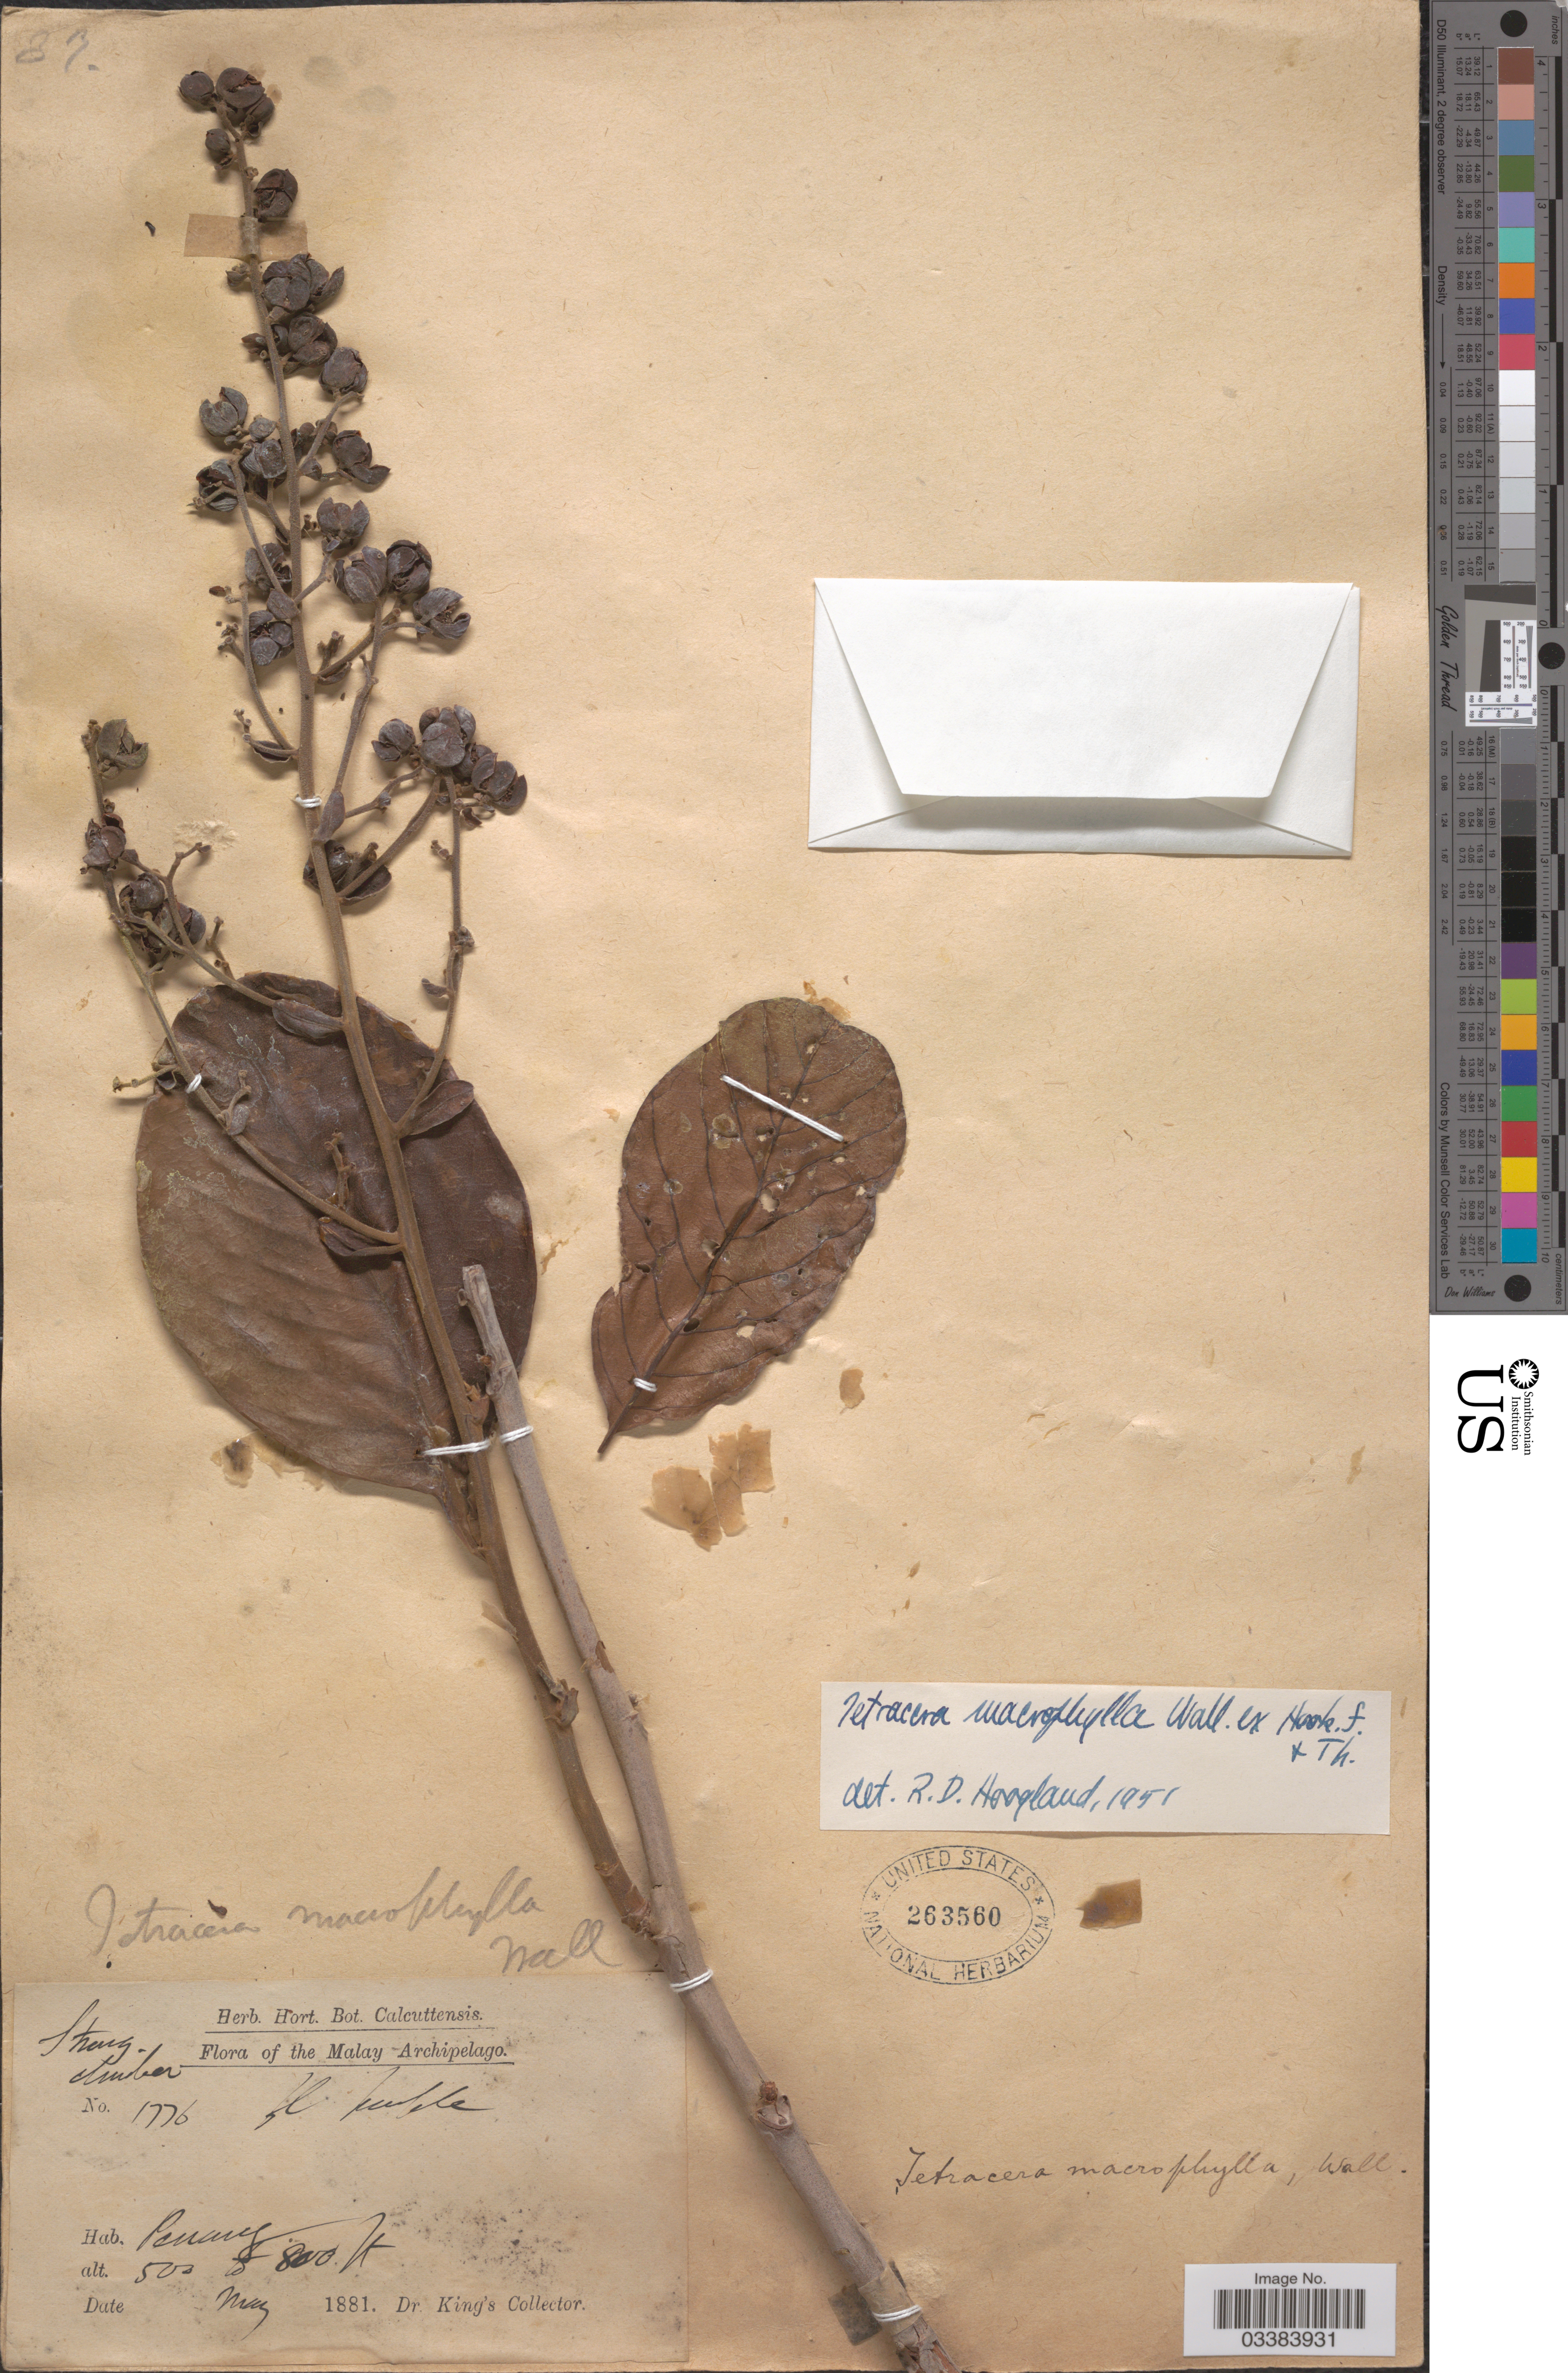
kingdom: Plantae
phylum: Tracheophyta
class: Magnoliopsida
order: Dilleniales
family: Dilleniaceae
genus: Tetracera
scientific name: Tetracera macrophylla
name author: Wall. ex Hook. f. & Thomson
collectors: Dr. King's collector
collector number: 1776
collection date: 1881-05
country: Malaysia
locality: Malay Archipelago. Penang.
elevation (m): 152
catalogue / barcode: US 263560